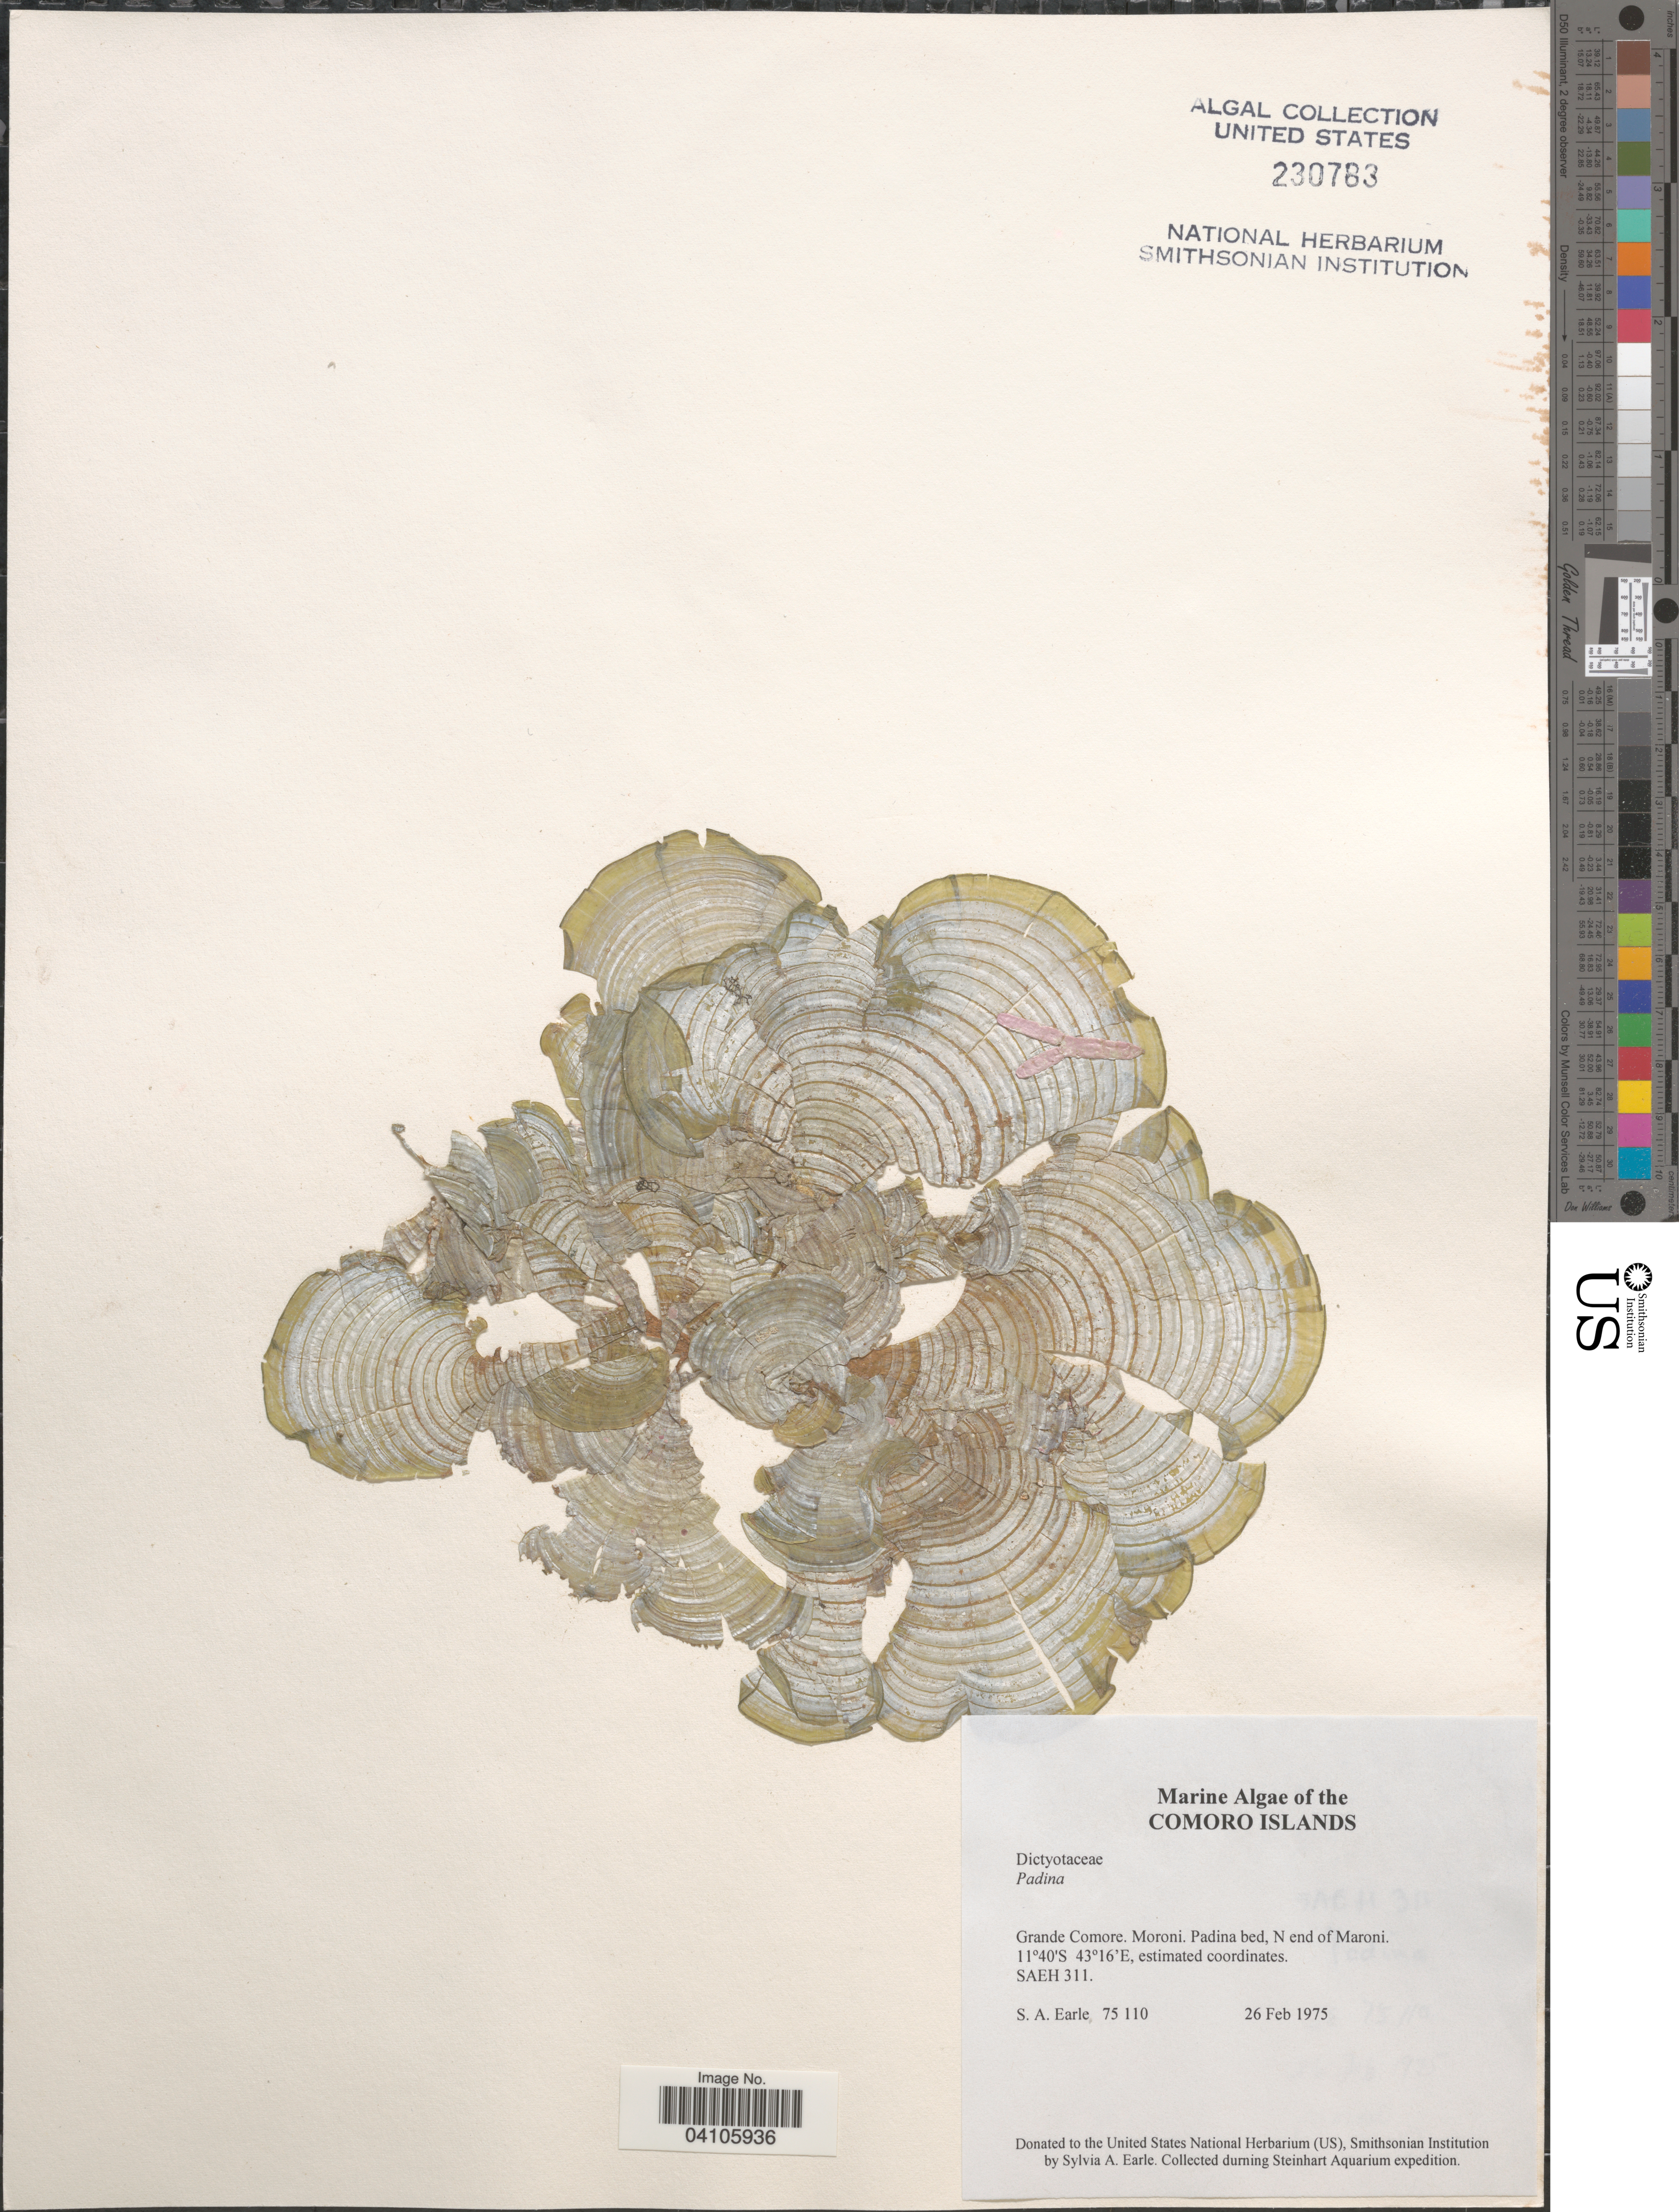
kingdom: Chromista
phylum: Ochrophyta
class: Phaeophyceae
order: Dictyotales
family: Dictyotaceae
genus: Padina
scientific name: Padina sp.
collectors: S. A. Earle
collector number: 75110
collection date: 1975-02-26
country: Comoros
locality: Grande Comore. Moroni. Padina bed, N end of Maroni. Steinhart Aquarium expedition.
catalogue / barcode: US 230783